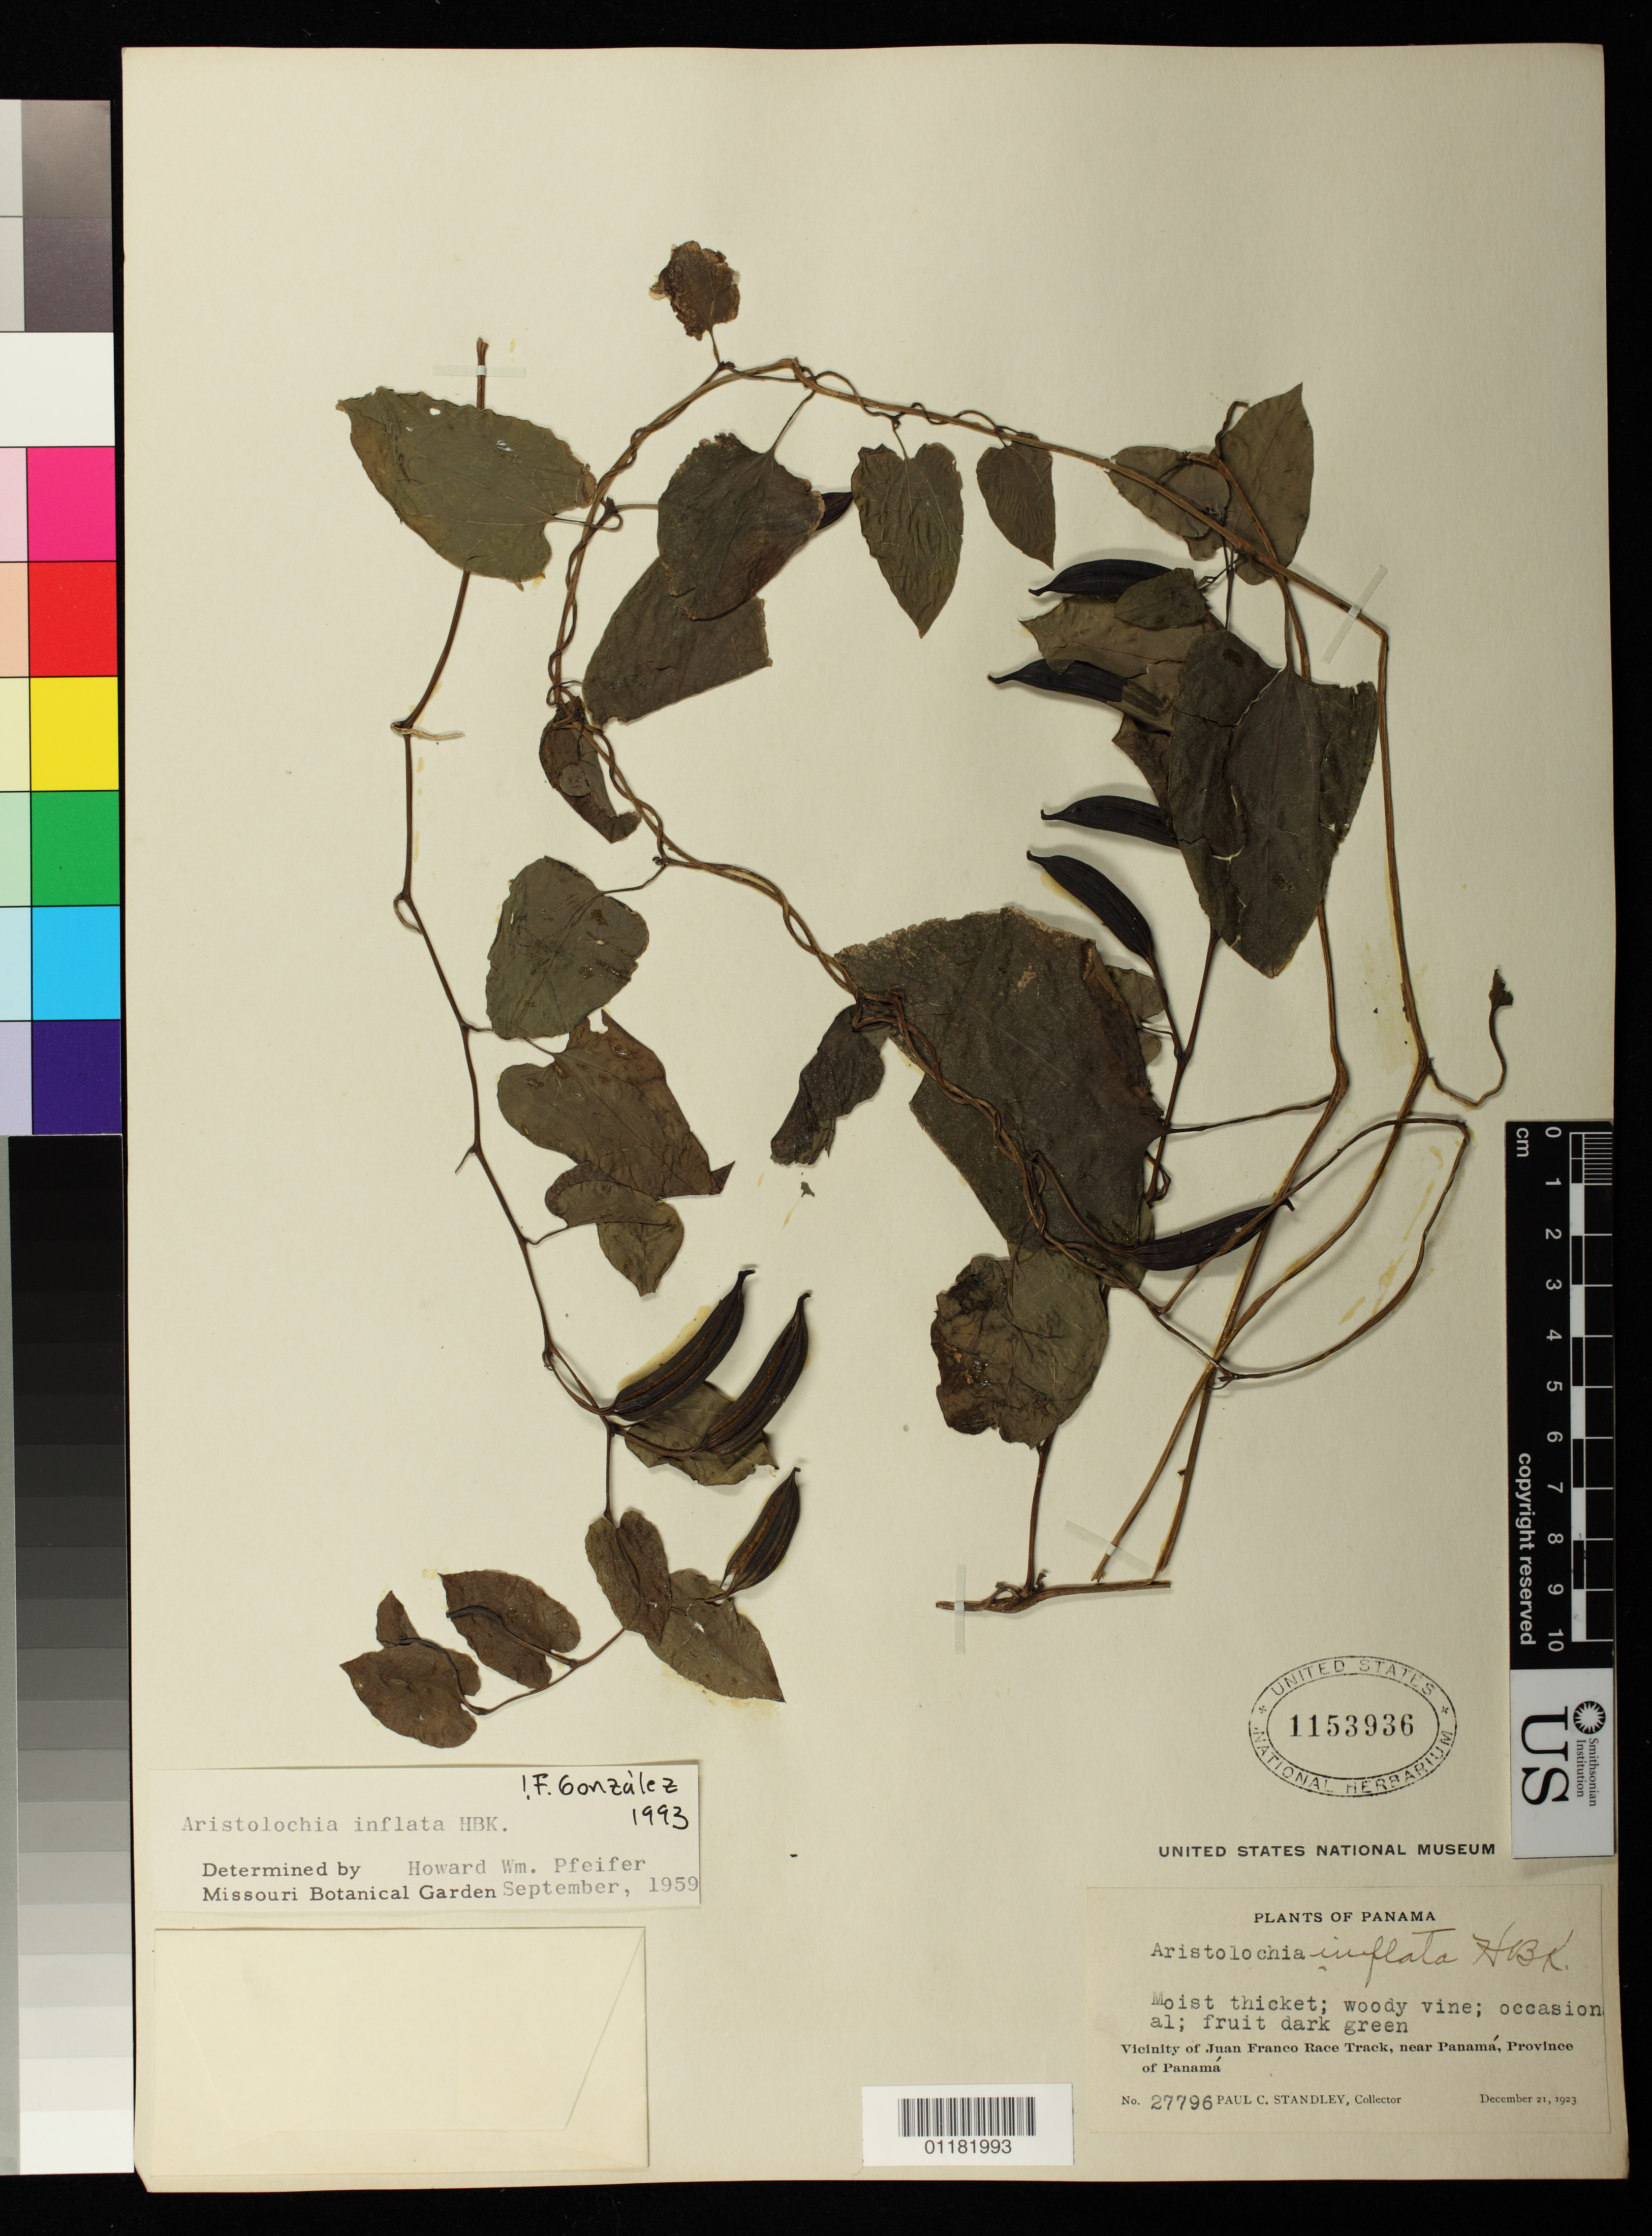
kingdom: Plantae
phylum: Tracheophyta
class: Magnoliopsida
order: Piperales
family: Aristolochiaceae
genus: Aristolochia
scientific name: Aristolochia inflata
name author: Kunth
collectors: P. C. Standley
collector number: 27796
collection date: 1923-12-31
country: Panama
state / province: Panamá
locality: Vicinity of Juan Franco Race Track, near Panama.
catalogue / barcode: US 1153936